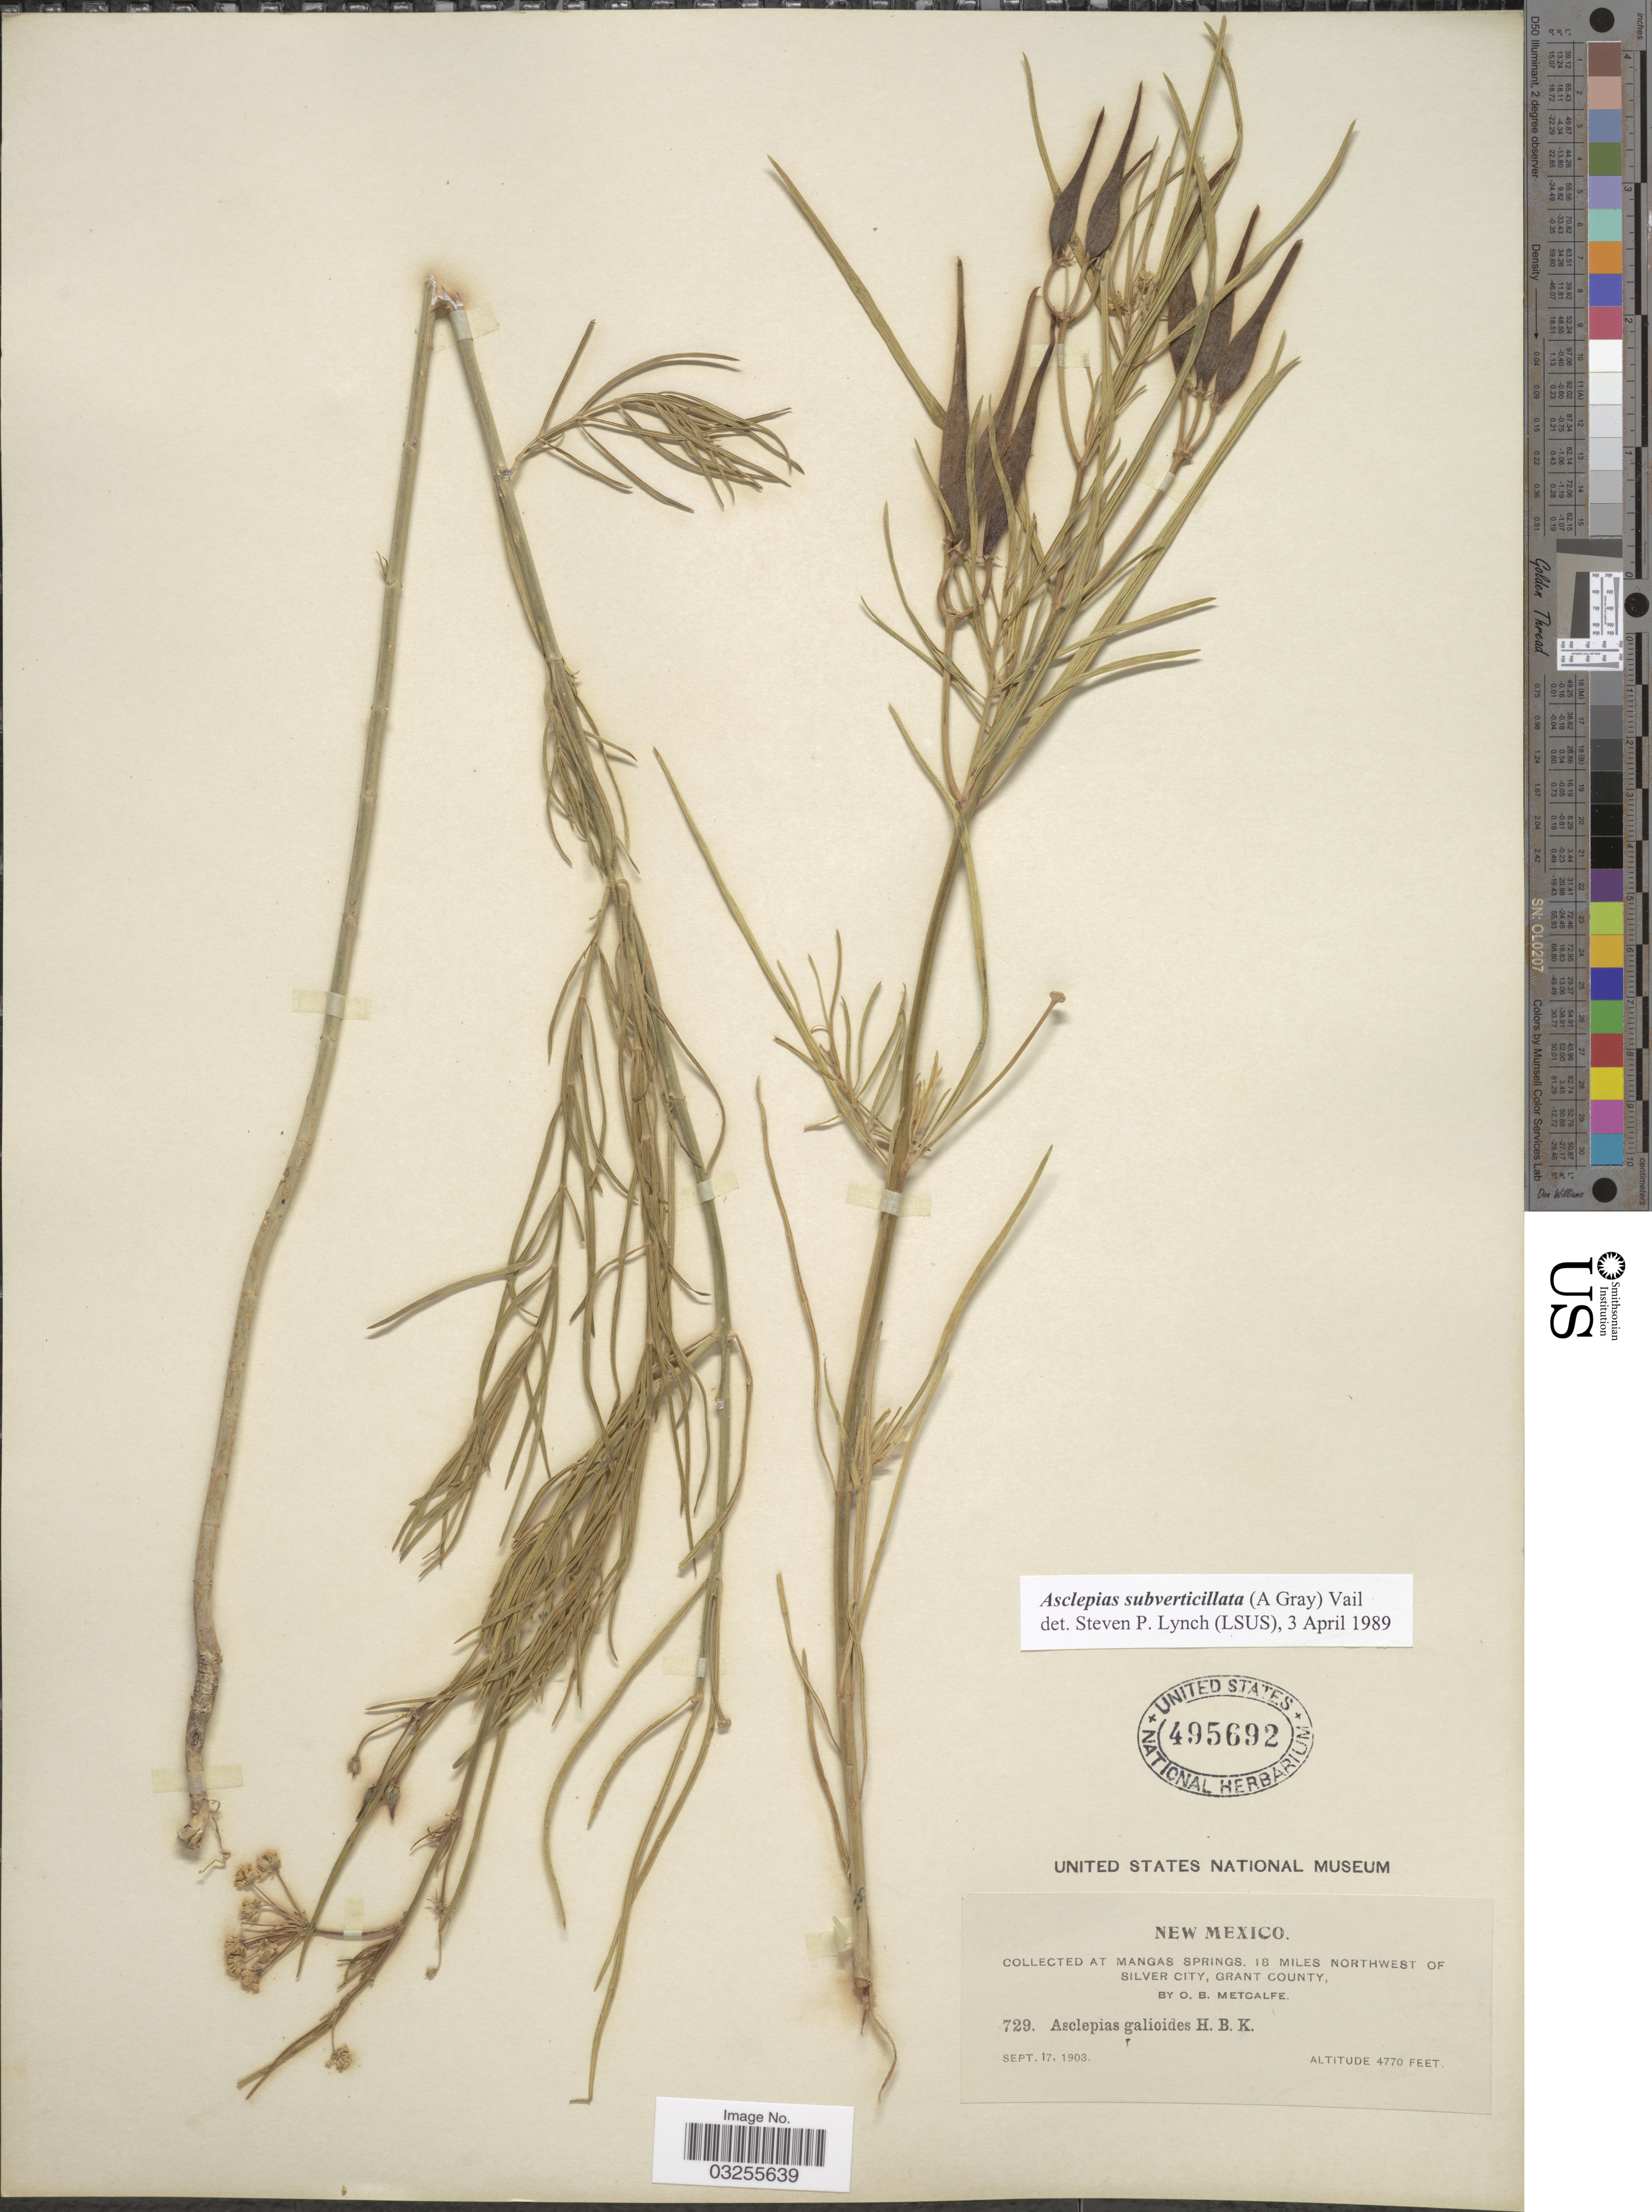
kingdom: Plantae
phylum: Tracheophyta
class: Magnoliopsida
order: Gentianales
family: Apocynaceae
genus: Asclepias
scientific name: Asclepias subverticillata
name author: (A. Gray) Vail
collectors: O. B. Metcalfe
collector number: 729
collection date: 1903-09-17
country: United States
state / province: New Mexico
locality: At Mangas Springs, 18 miles northwest of Silver City, Grant County.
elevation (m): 1454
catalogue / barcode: US 495692